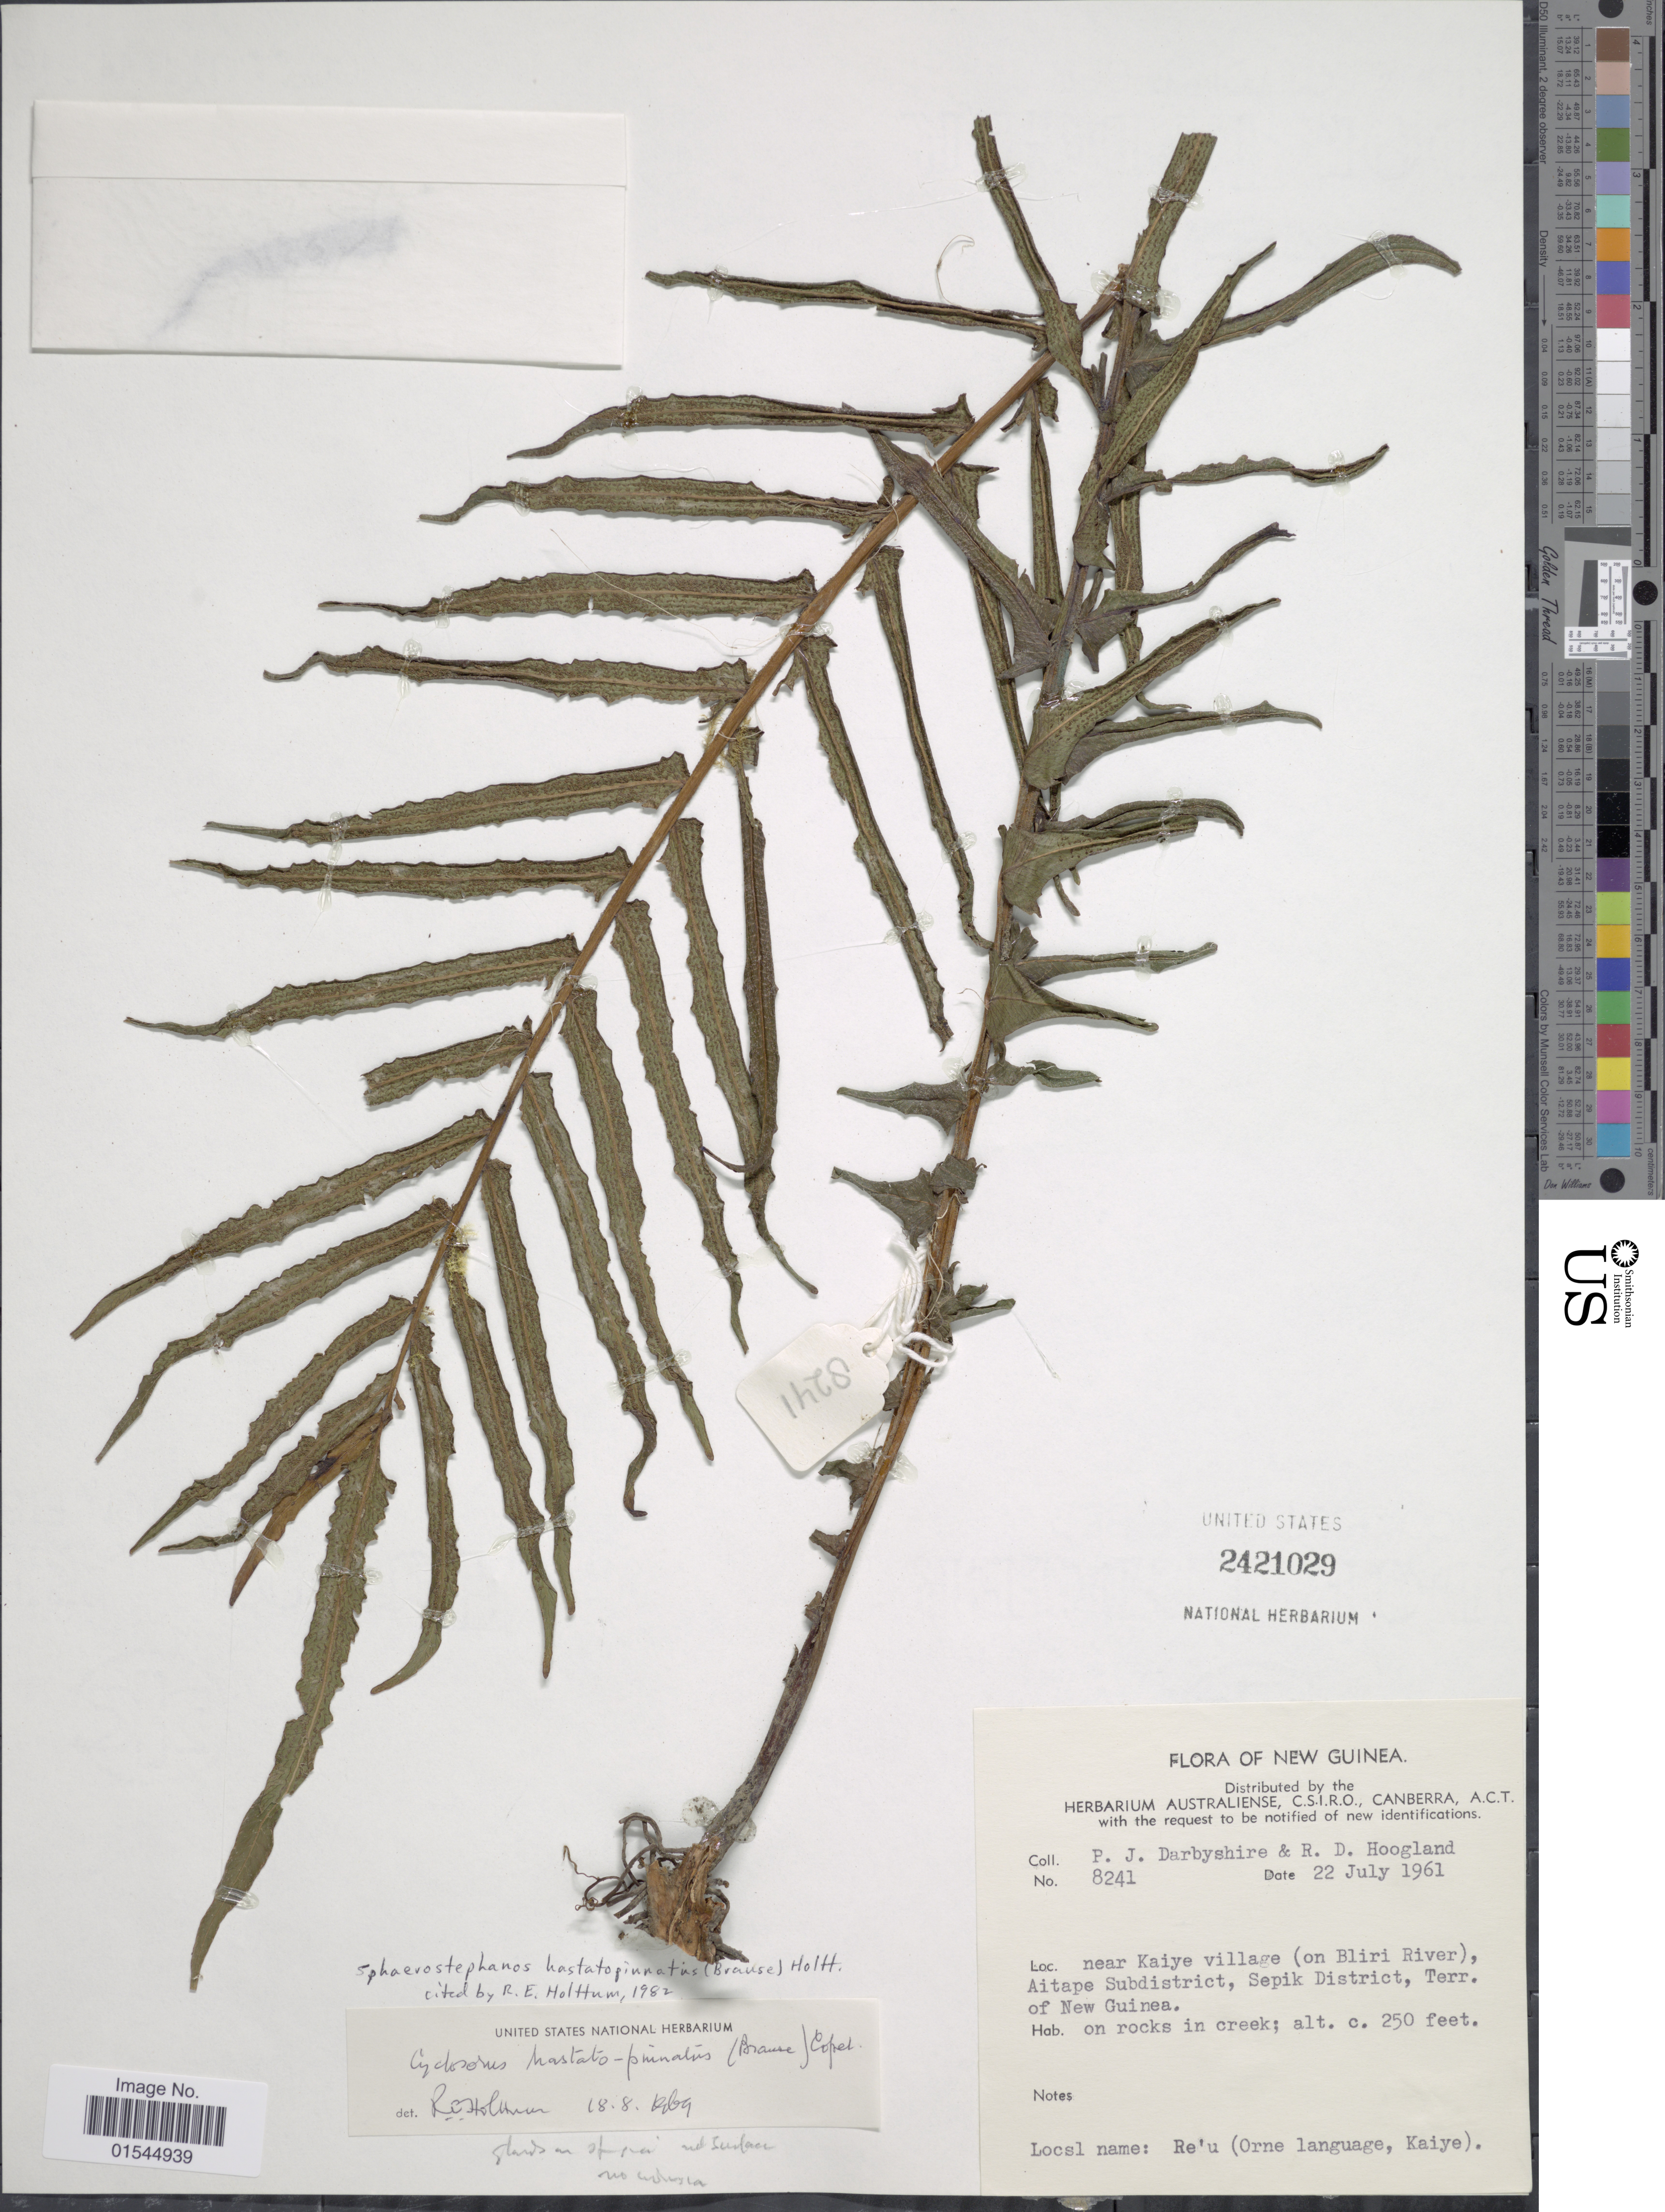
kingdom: Plantae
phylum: Tracheophyta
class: Polypodiopsida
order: Polypodiales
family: Thelypteridaceae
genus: Sphaerostephanos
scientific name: Sphaerostephanos hastatopinnatus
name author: (Brause) Holttum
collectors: P. Darbyshire & R. D. Hoogland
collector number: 8241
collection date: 1961-07-22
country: Papua New Guinea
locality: New Guinea, near Kaiye village (on Bliri River), Aitape Subdistrict, Sepik District, Terr. of New Guinea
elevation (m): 76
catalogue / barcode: US 2421029